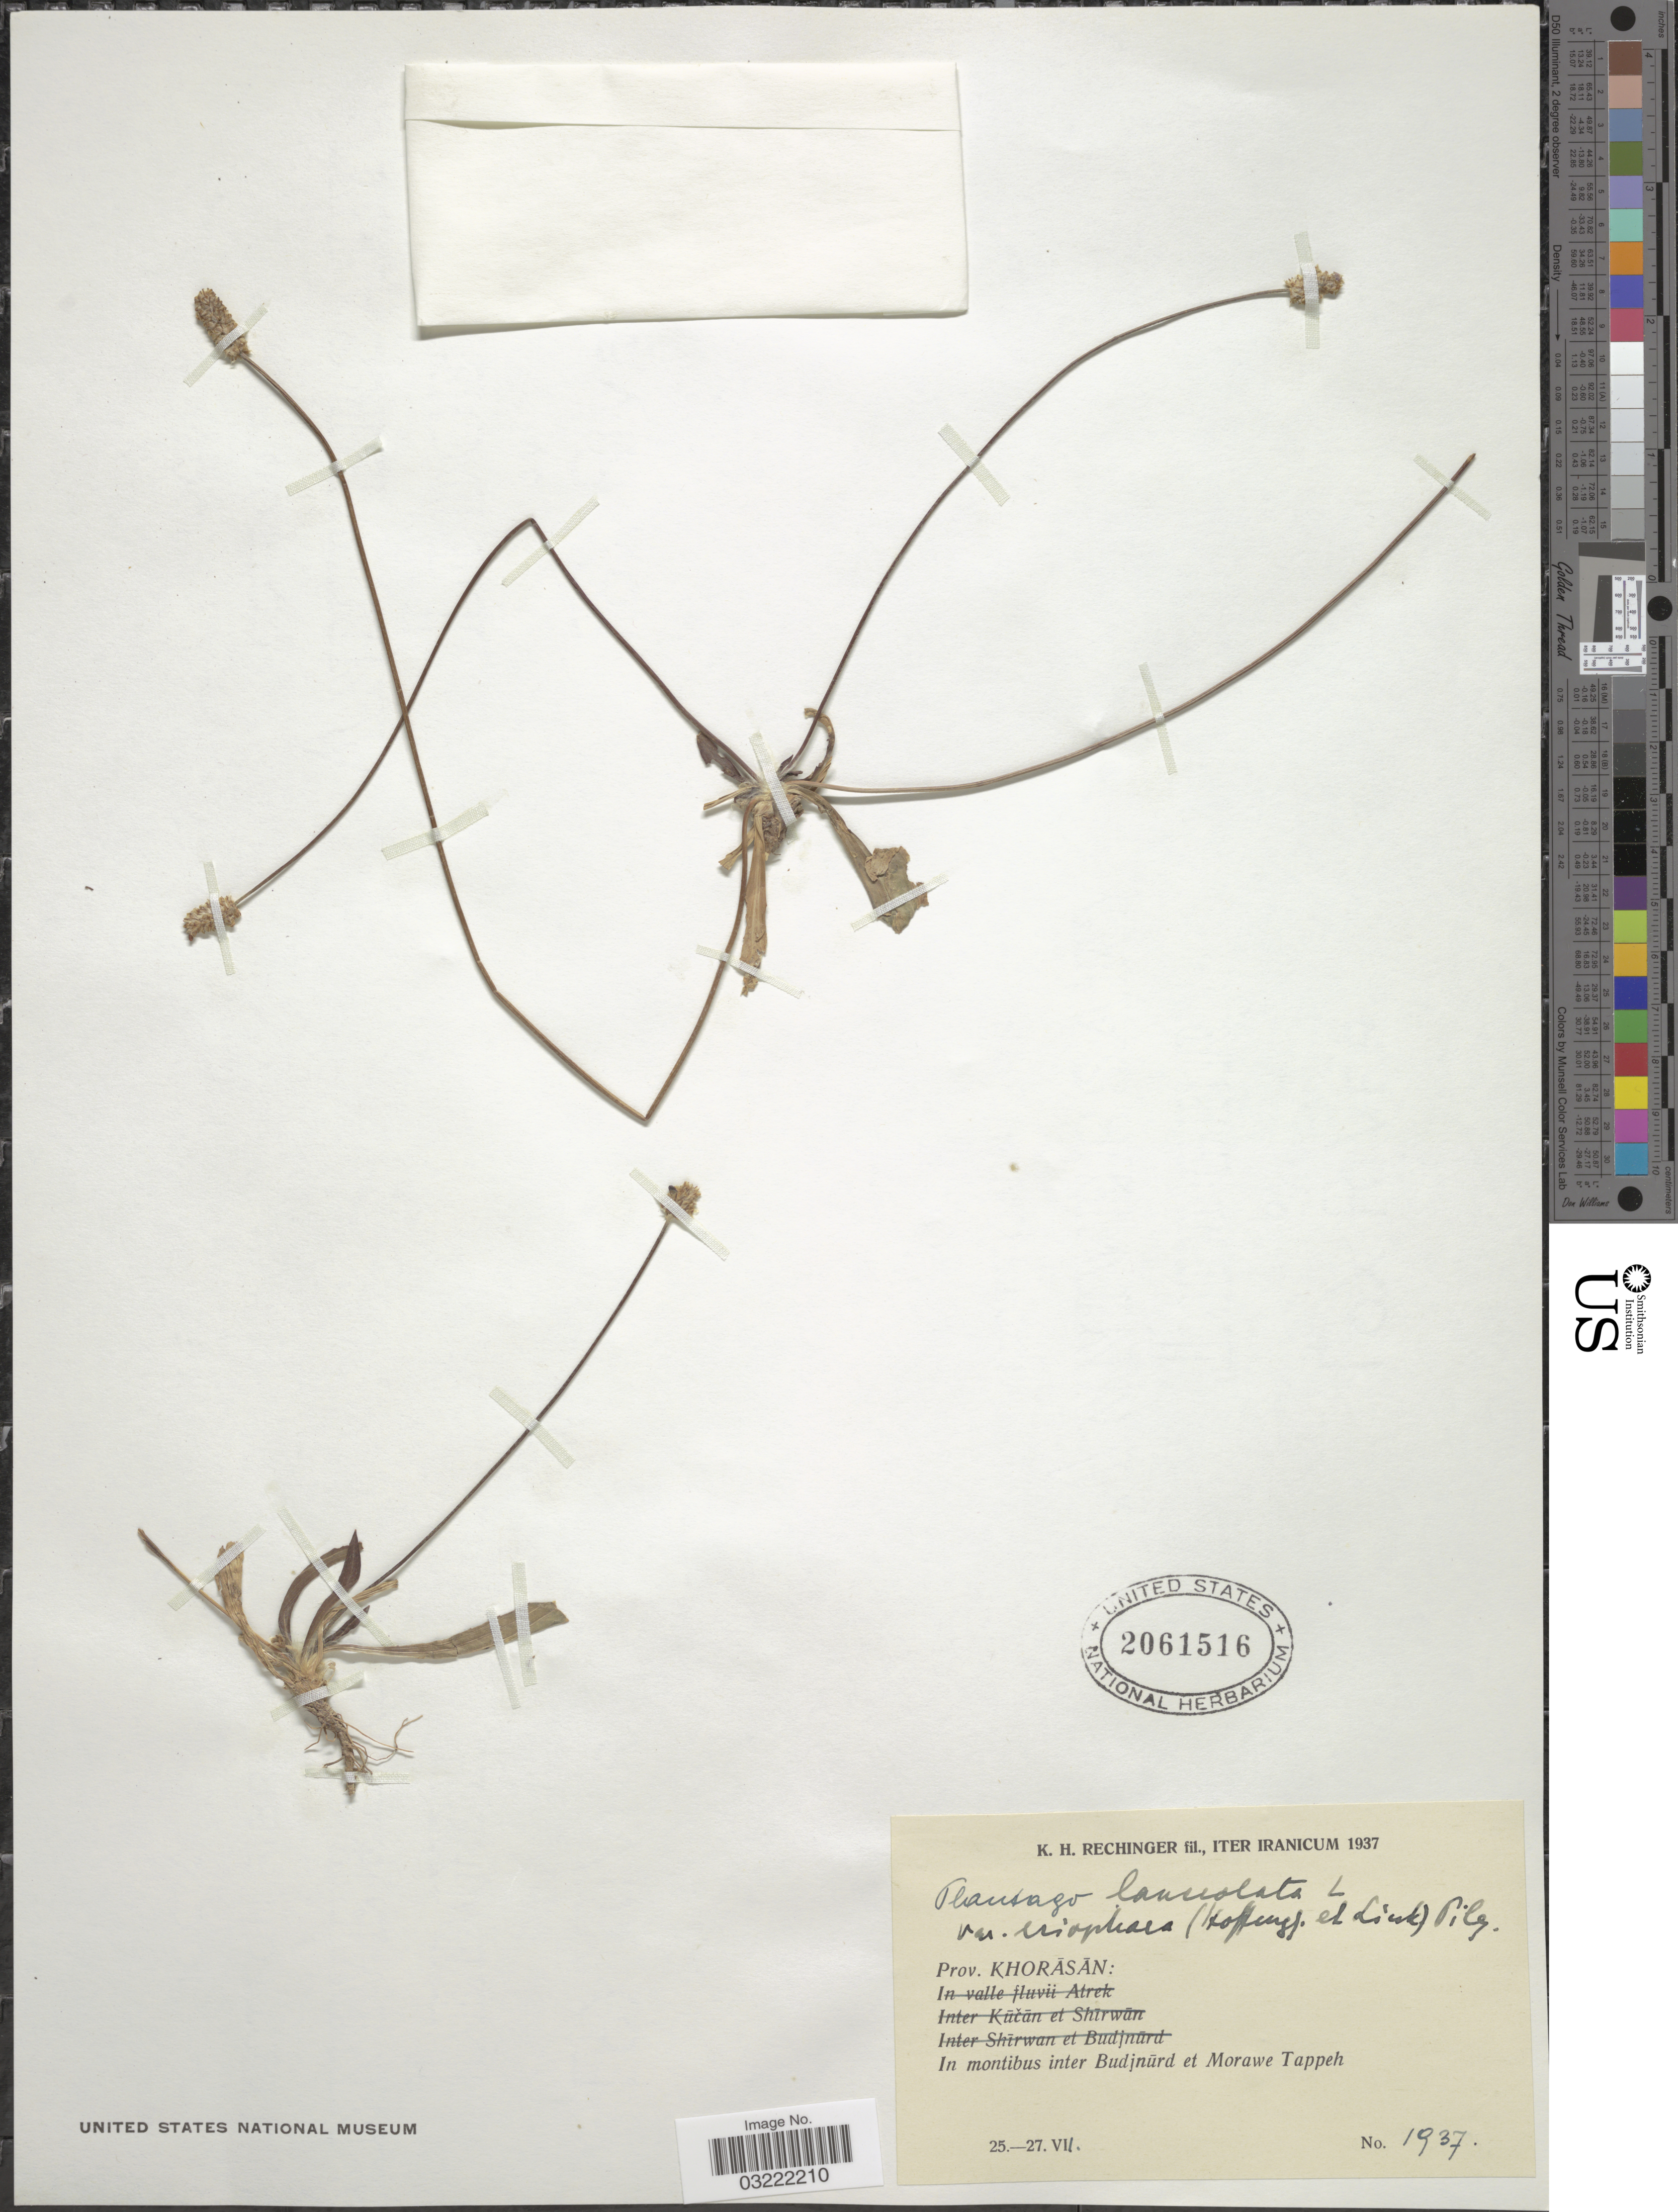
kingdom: Plantae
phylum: Tracheophyta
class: Magnoliopsida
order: Lamiales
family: Plantaginaceae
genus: Plantago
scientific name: Plantago lanceolata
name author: L.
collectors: K. H. Rechinger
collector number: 1937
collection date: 1937-07-25/1937-07-27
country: Iran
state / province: Khorasan [obsolete]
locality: In montibus inter Budjnūrd et Morawe Tappeh.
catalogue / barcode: US 2061516